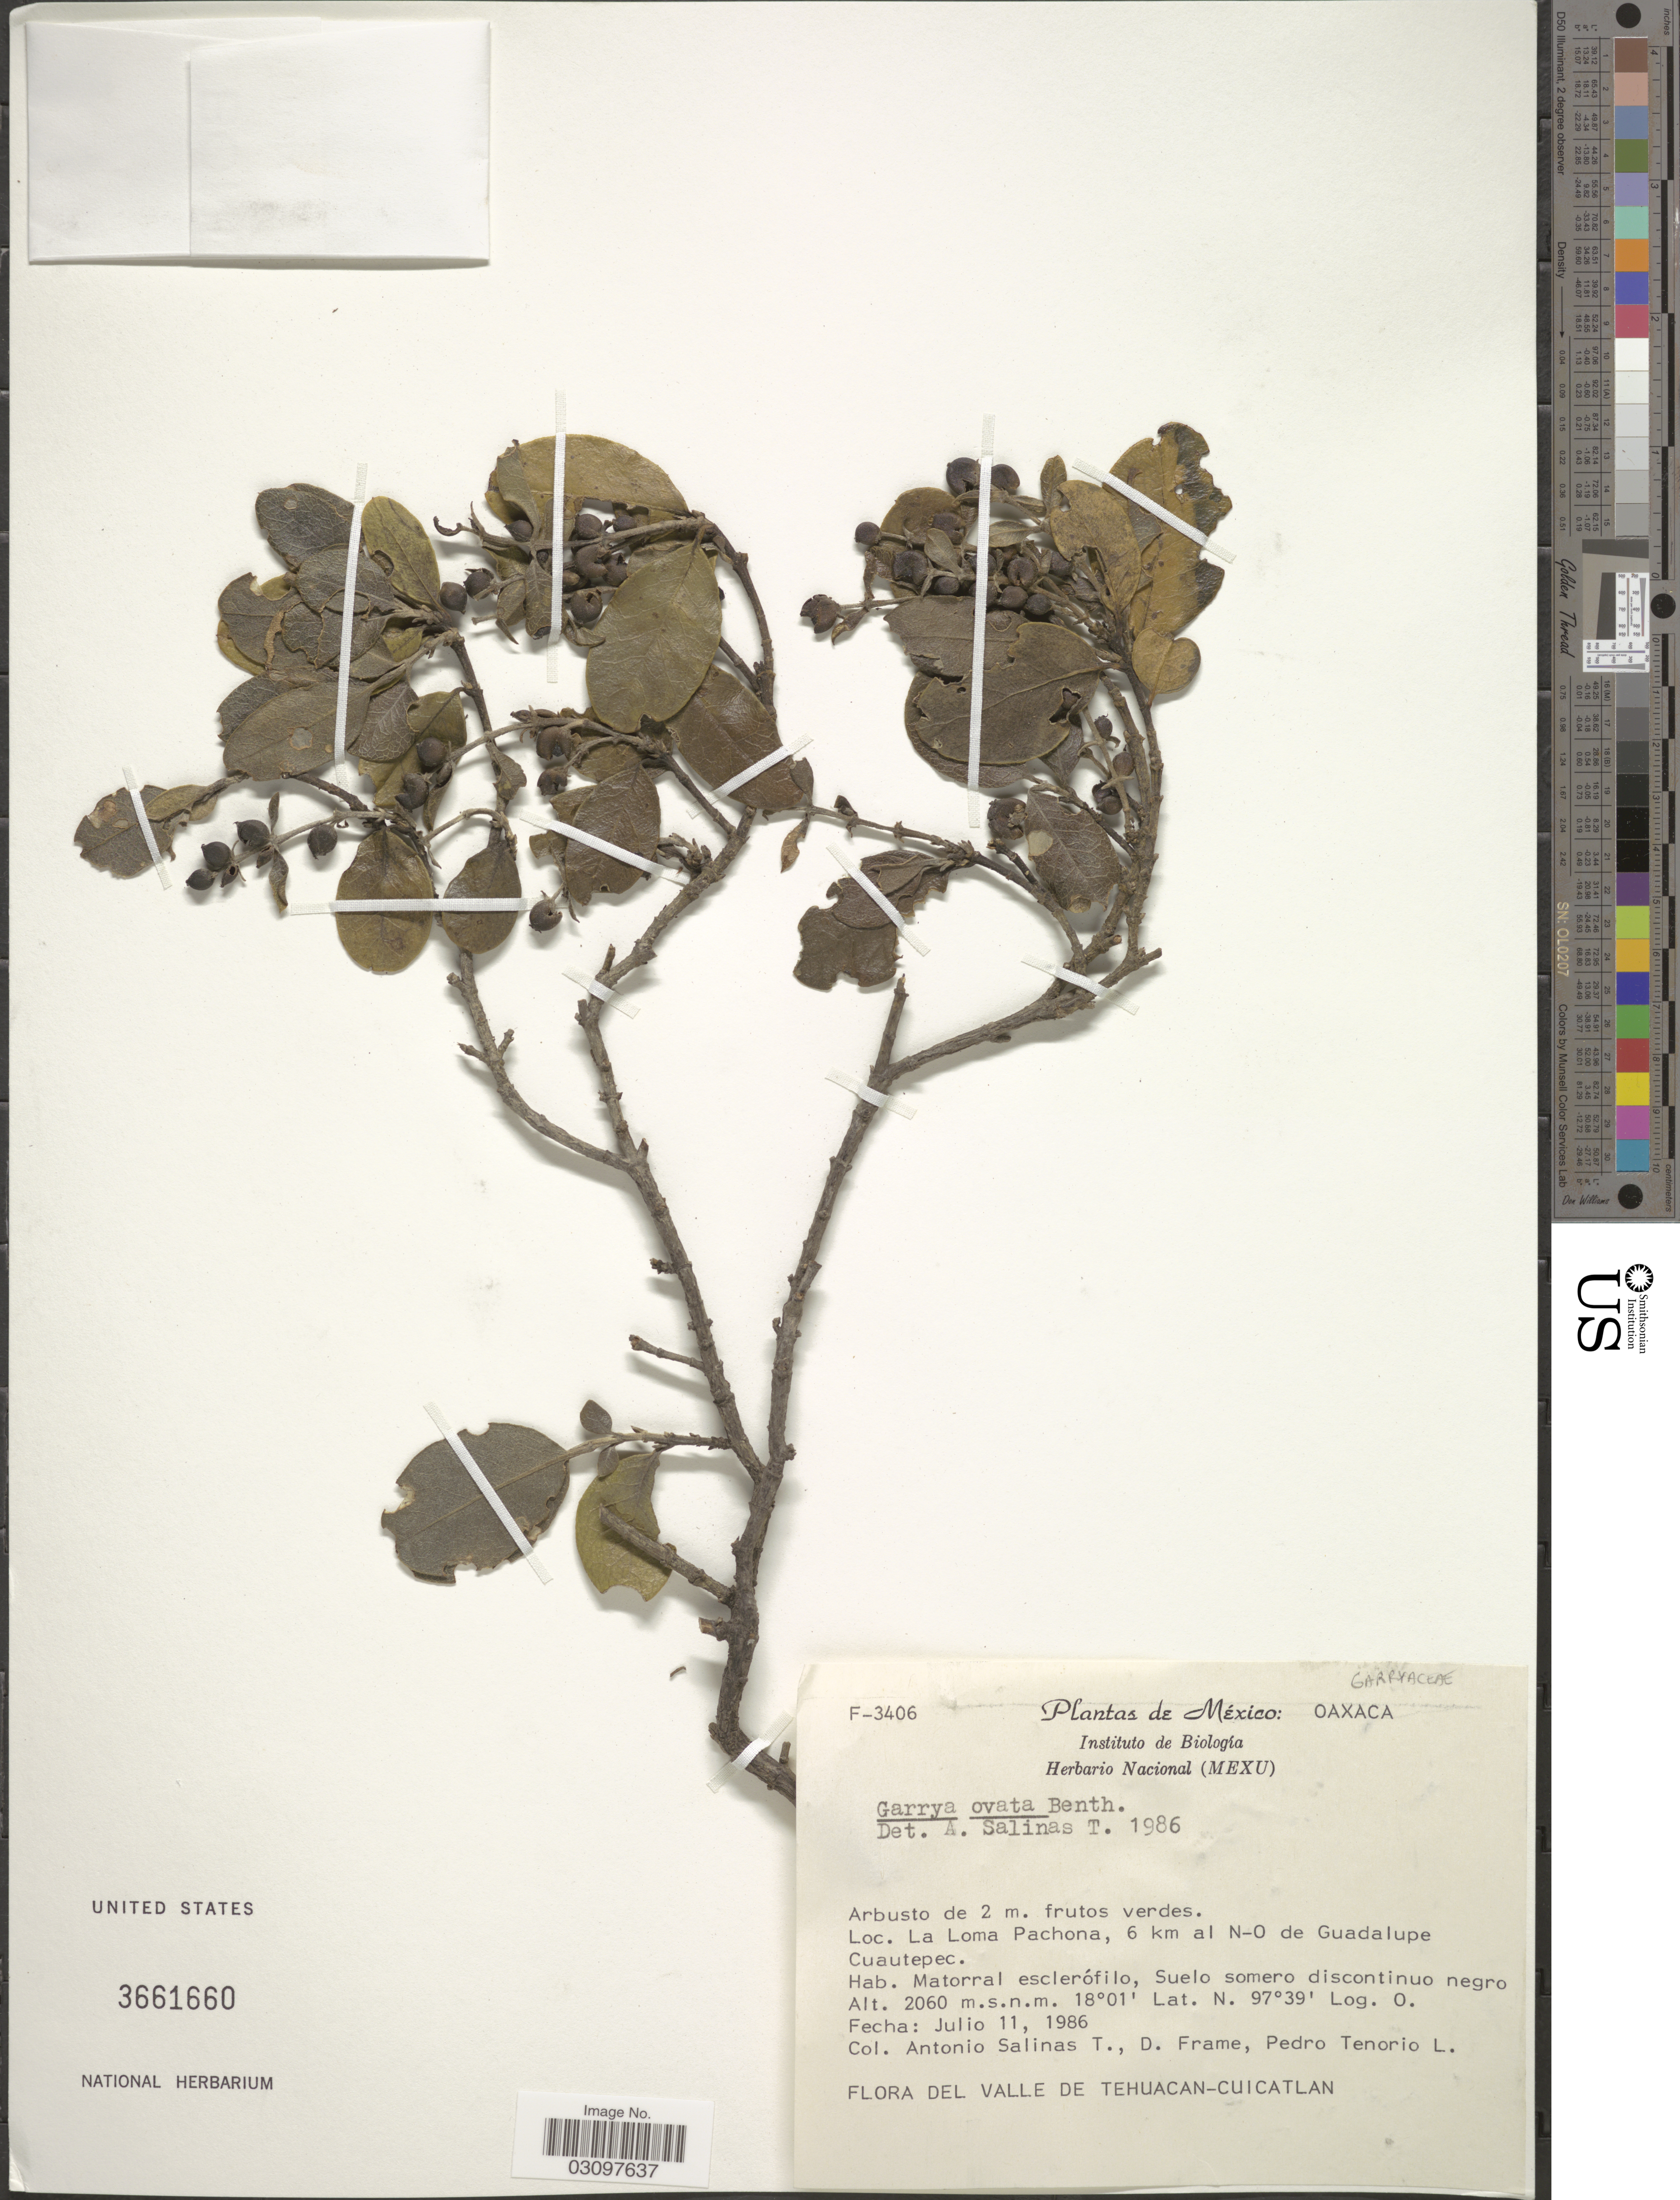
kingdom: Plantae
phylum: Tracheophyta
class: Magnoliopsida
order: Garryales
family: Garryaceae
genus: Garrya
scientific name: Garrya ovata subsp. ovata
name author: Benth.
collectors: A. Salinas T., D. Frame & P. Tenorio L.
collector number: F-3406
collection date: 1986-07-11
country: Mexico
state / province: Oaxaca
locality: La Loma Pachona, 6 km al N-O de Guadalupe Cuautepec.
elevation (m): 2060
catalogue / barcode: US 3661660